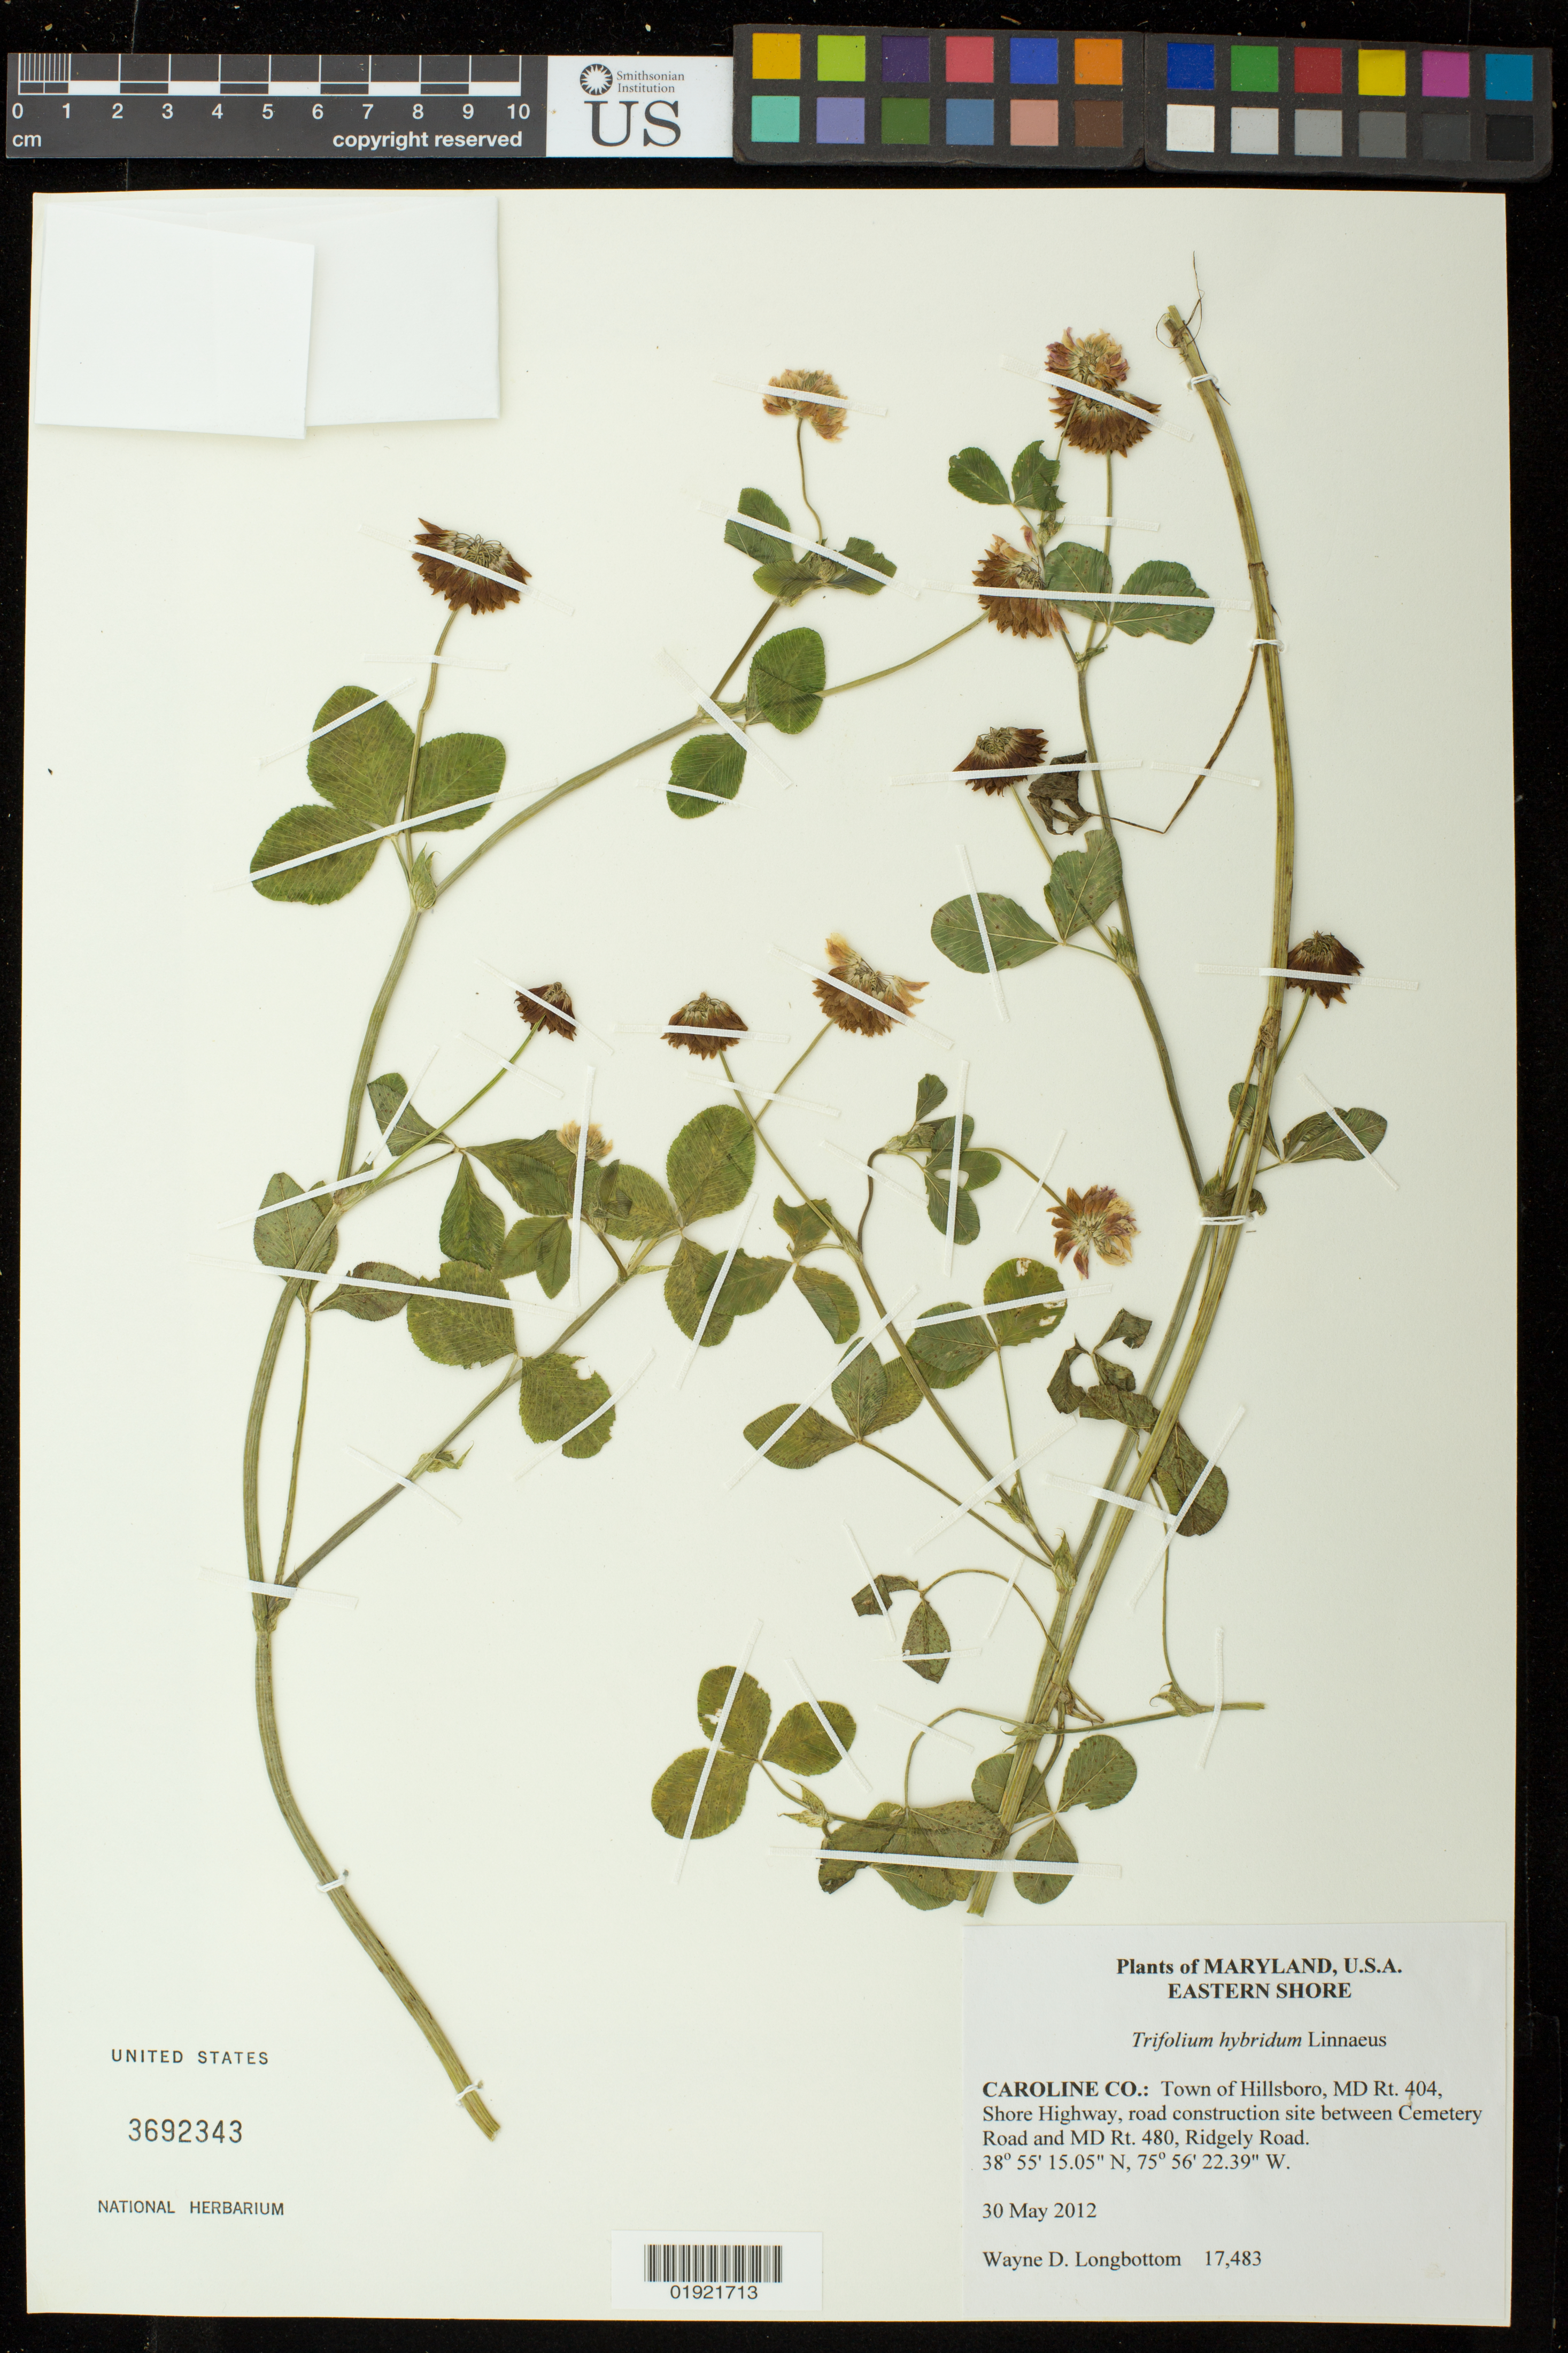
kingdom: Plantae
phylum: Tracheophyta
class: Magnoliopsida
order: Fabales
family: Fabaceae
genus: Trifolium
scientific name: Trifolium hybridum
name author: L.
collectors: W. D. Longbottom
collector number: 17483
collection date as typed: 30 May 2012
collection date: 2012-05-30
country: United States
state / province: Maryland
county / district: Caroline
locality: Town of Hillsboro, Md Rt. 404, Shore Highway, road construction site between Cemetery Road and MD Rt. 480, Ridgely Road.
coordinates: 38 55 15.05 N, 75 56 22.39 W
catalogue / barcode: US 3692343